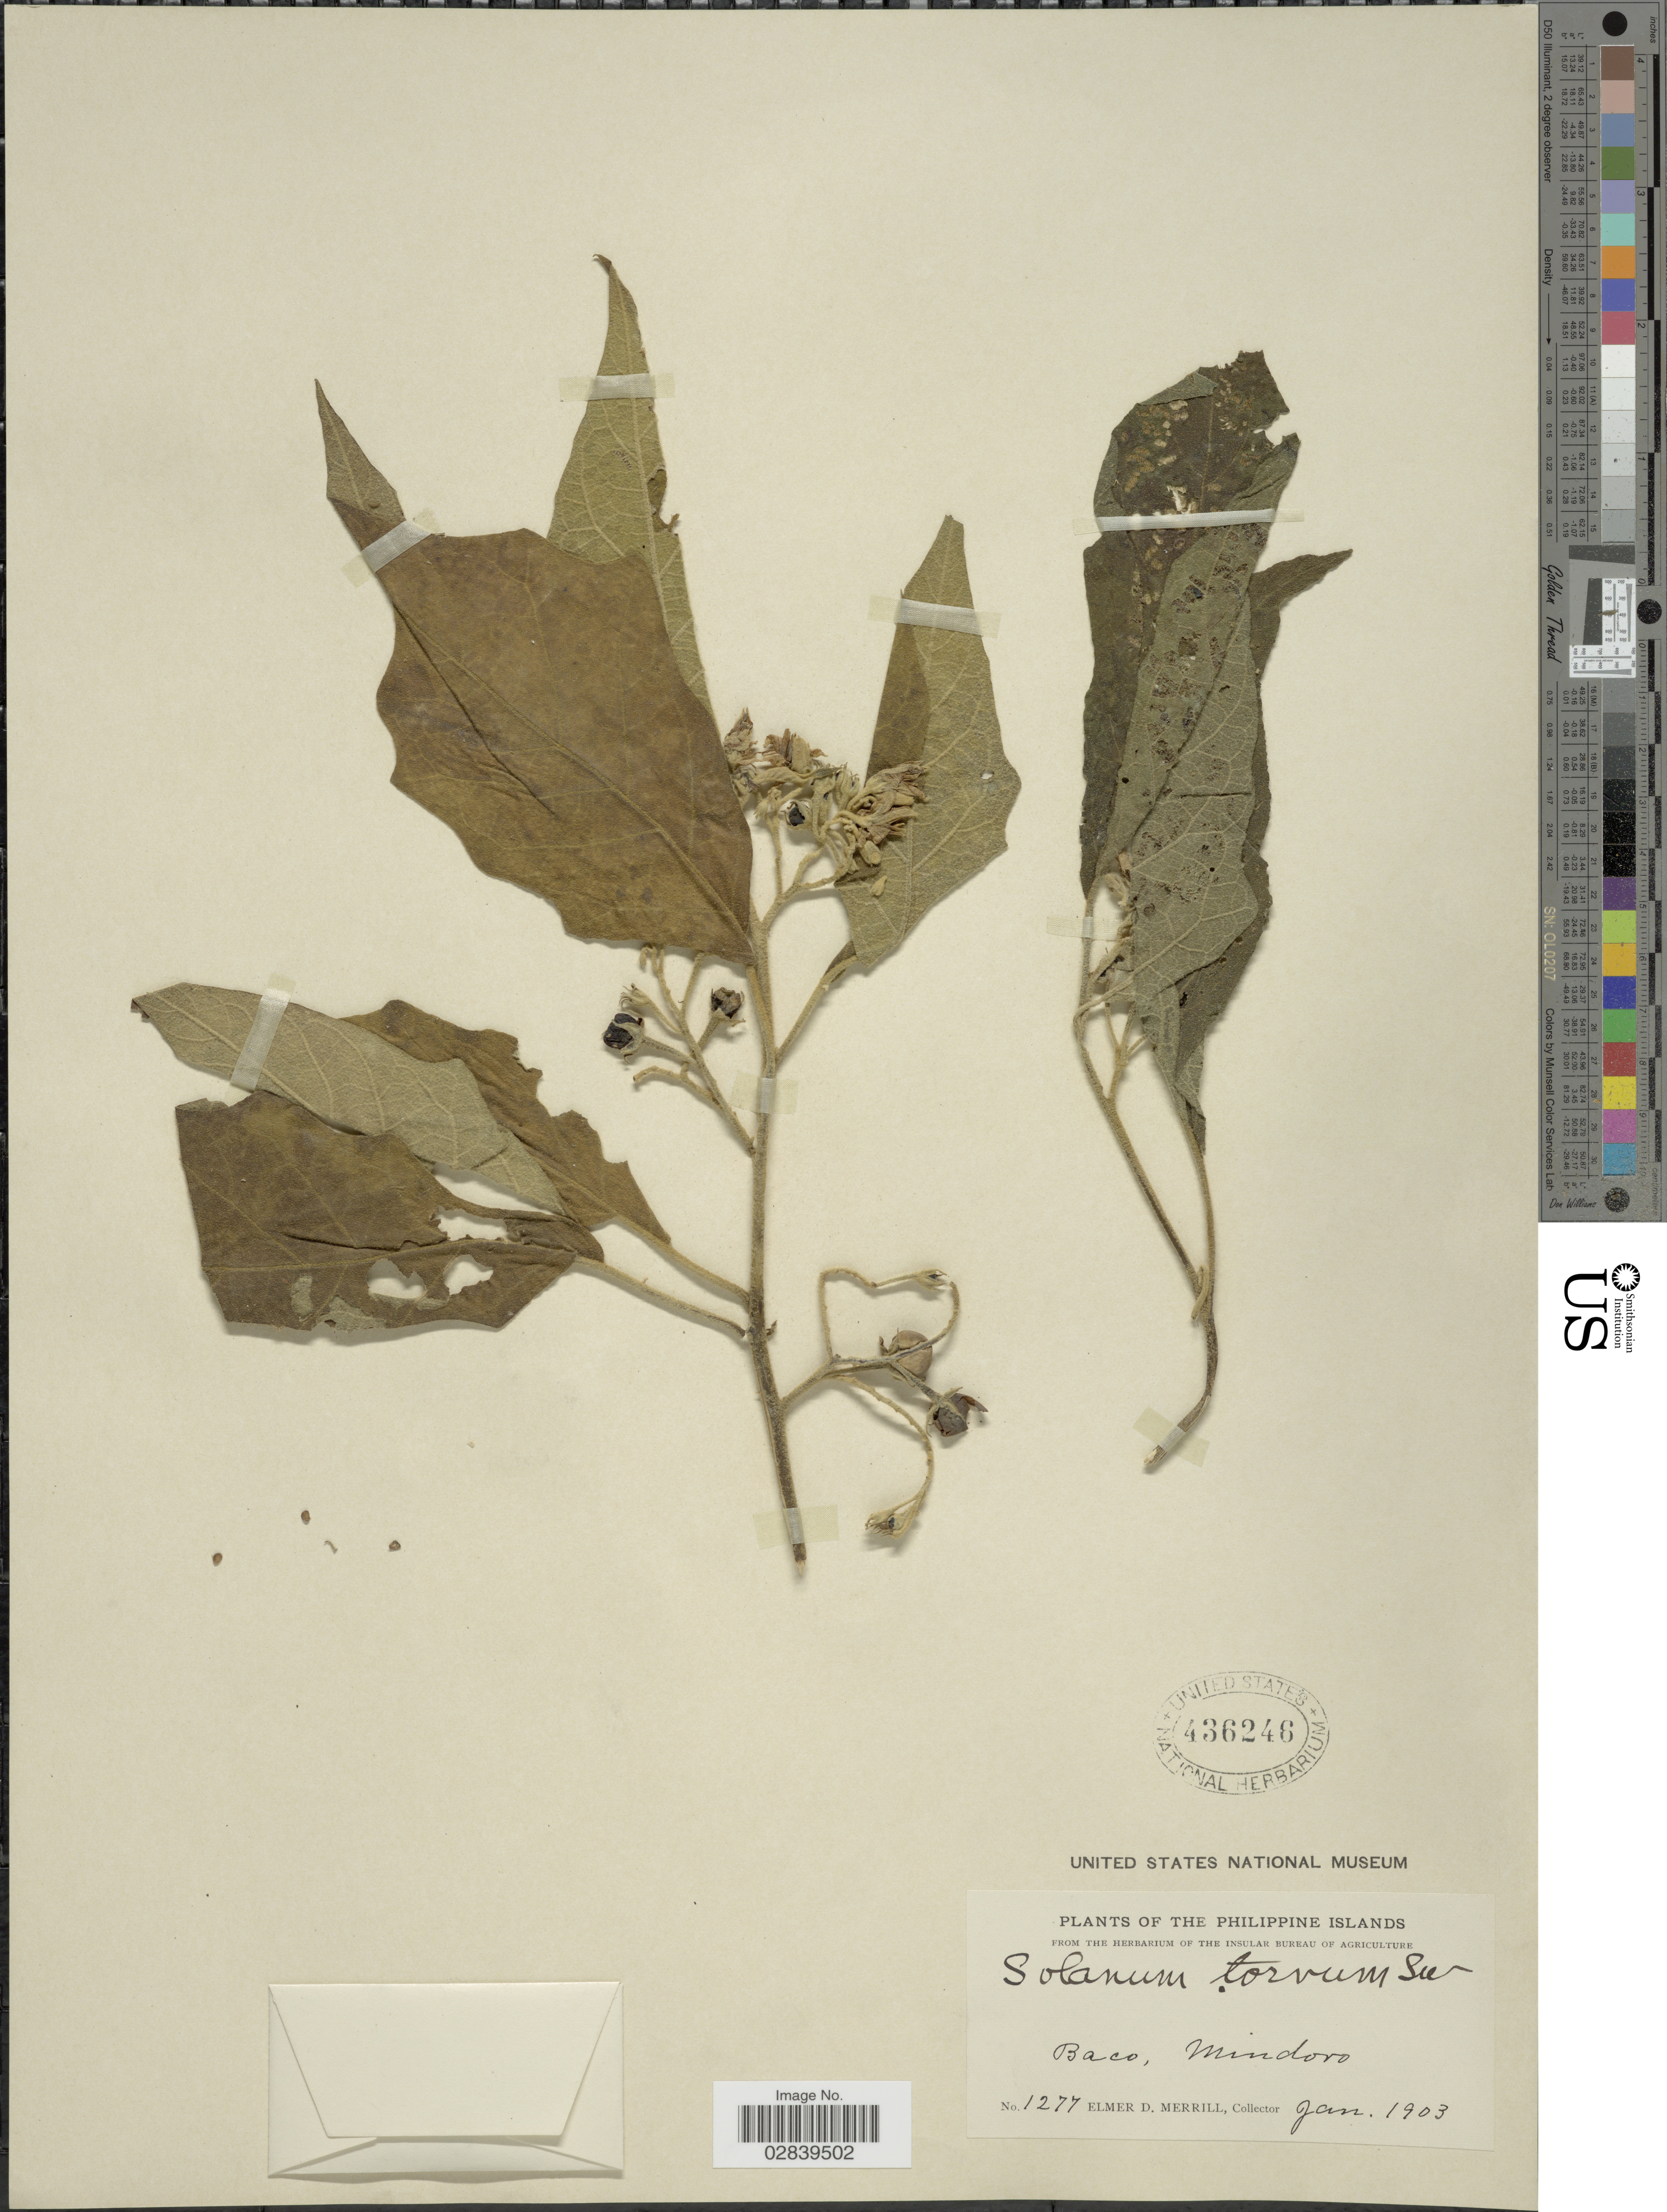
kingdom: Plantae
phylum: Tracheophyta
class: Magnoliopsida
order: Solanales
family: Solanaceae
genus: Solanum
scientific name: Solanum torvum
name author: Sw.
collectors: E. D. Merrill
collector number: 1277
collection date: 1903-01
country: Philippines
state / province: Mimaropa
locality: Baco, Mindoro.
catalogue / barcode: US 436246